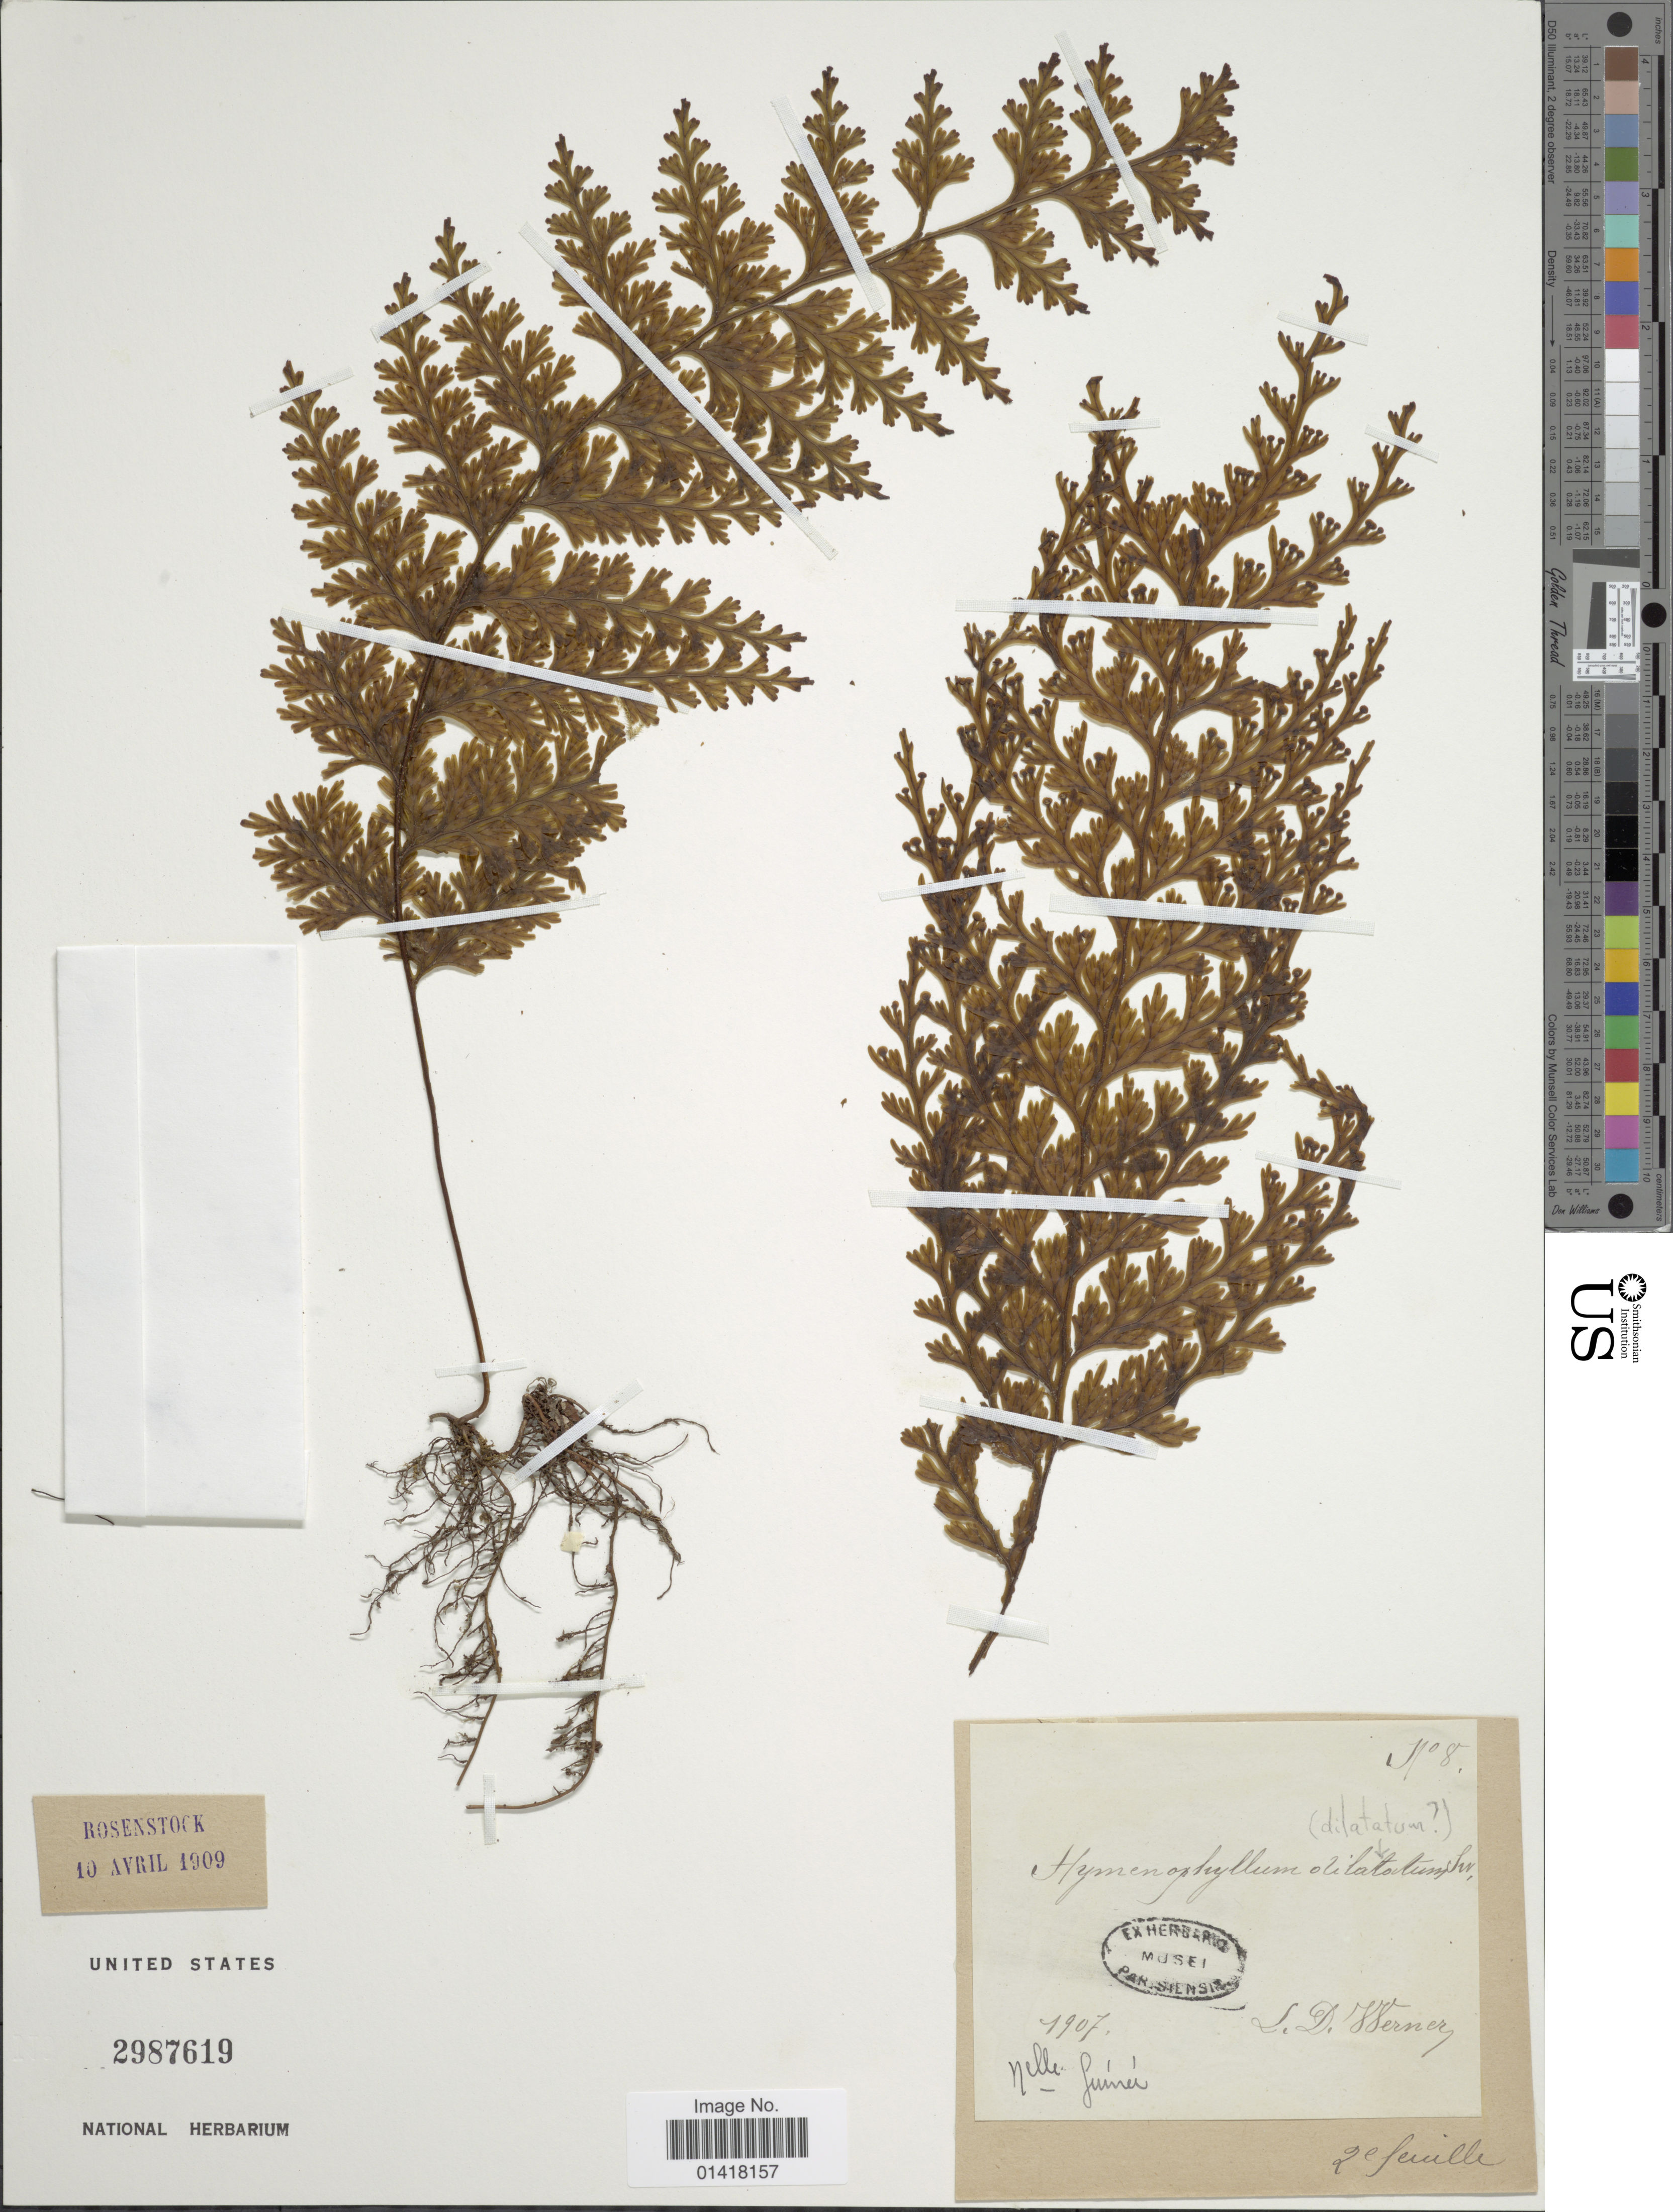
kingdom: Plantae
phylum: Tracheophyta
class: Polypodiopsida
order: Hymenophyllales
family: Hymenophyllaceae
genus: Hymenophyllum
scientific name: Hymenophyllum dilatatum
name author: Sw.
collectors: L. Herner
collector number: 8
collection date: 1907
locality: Nelle Gunei [interpreted]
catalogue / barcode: US 2987619